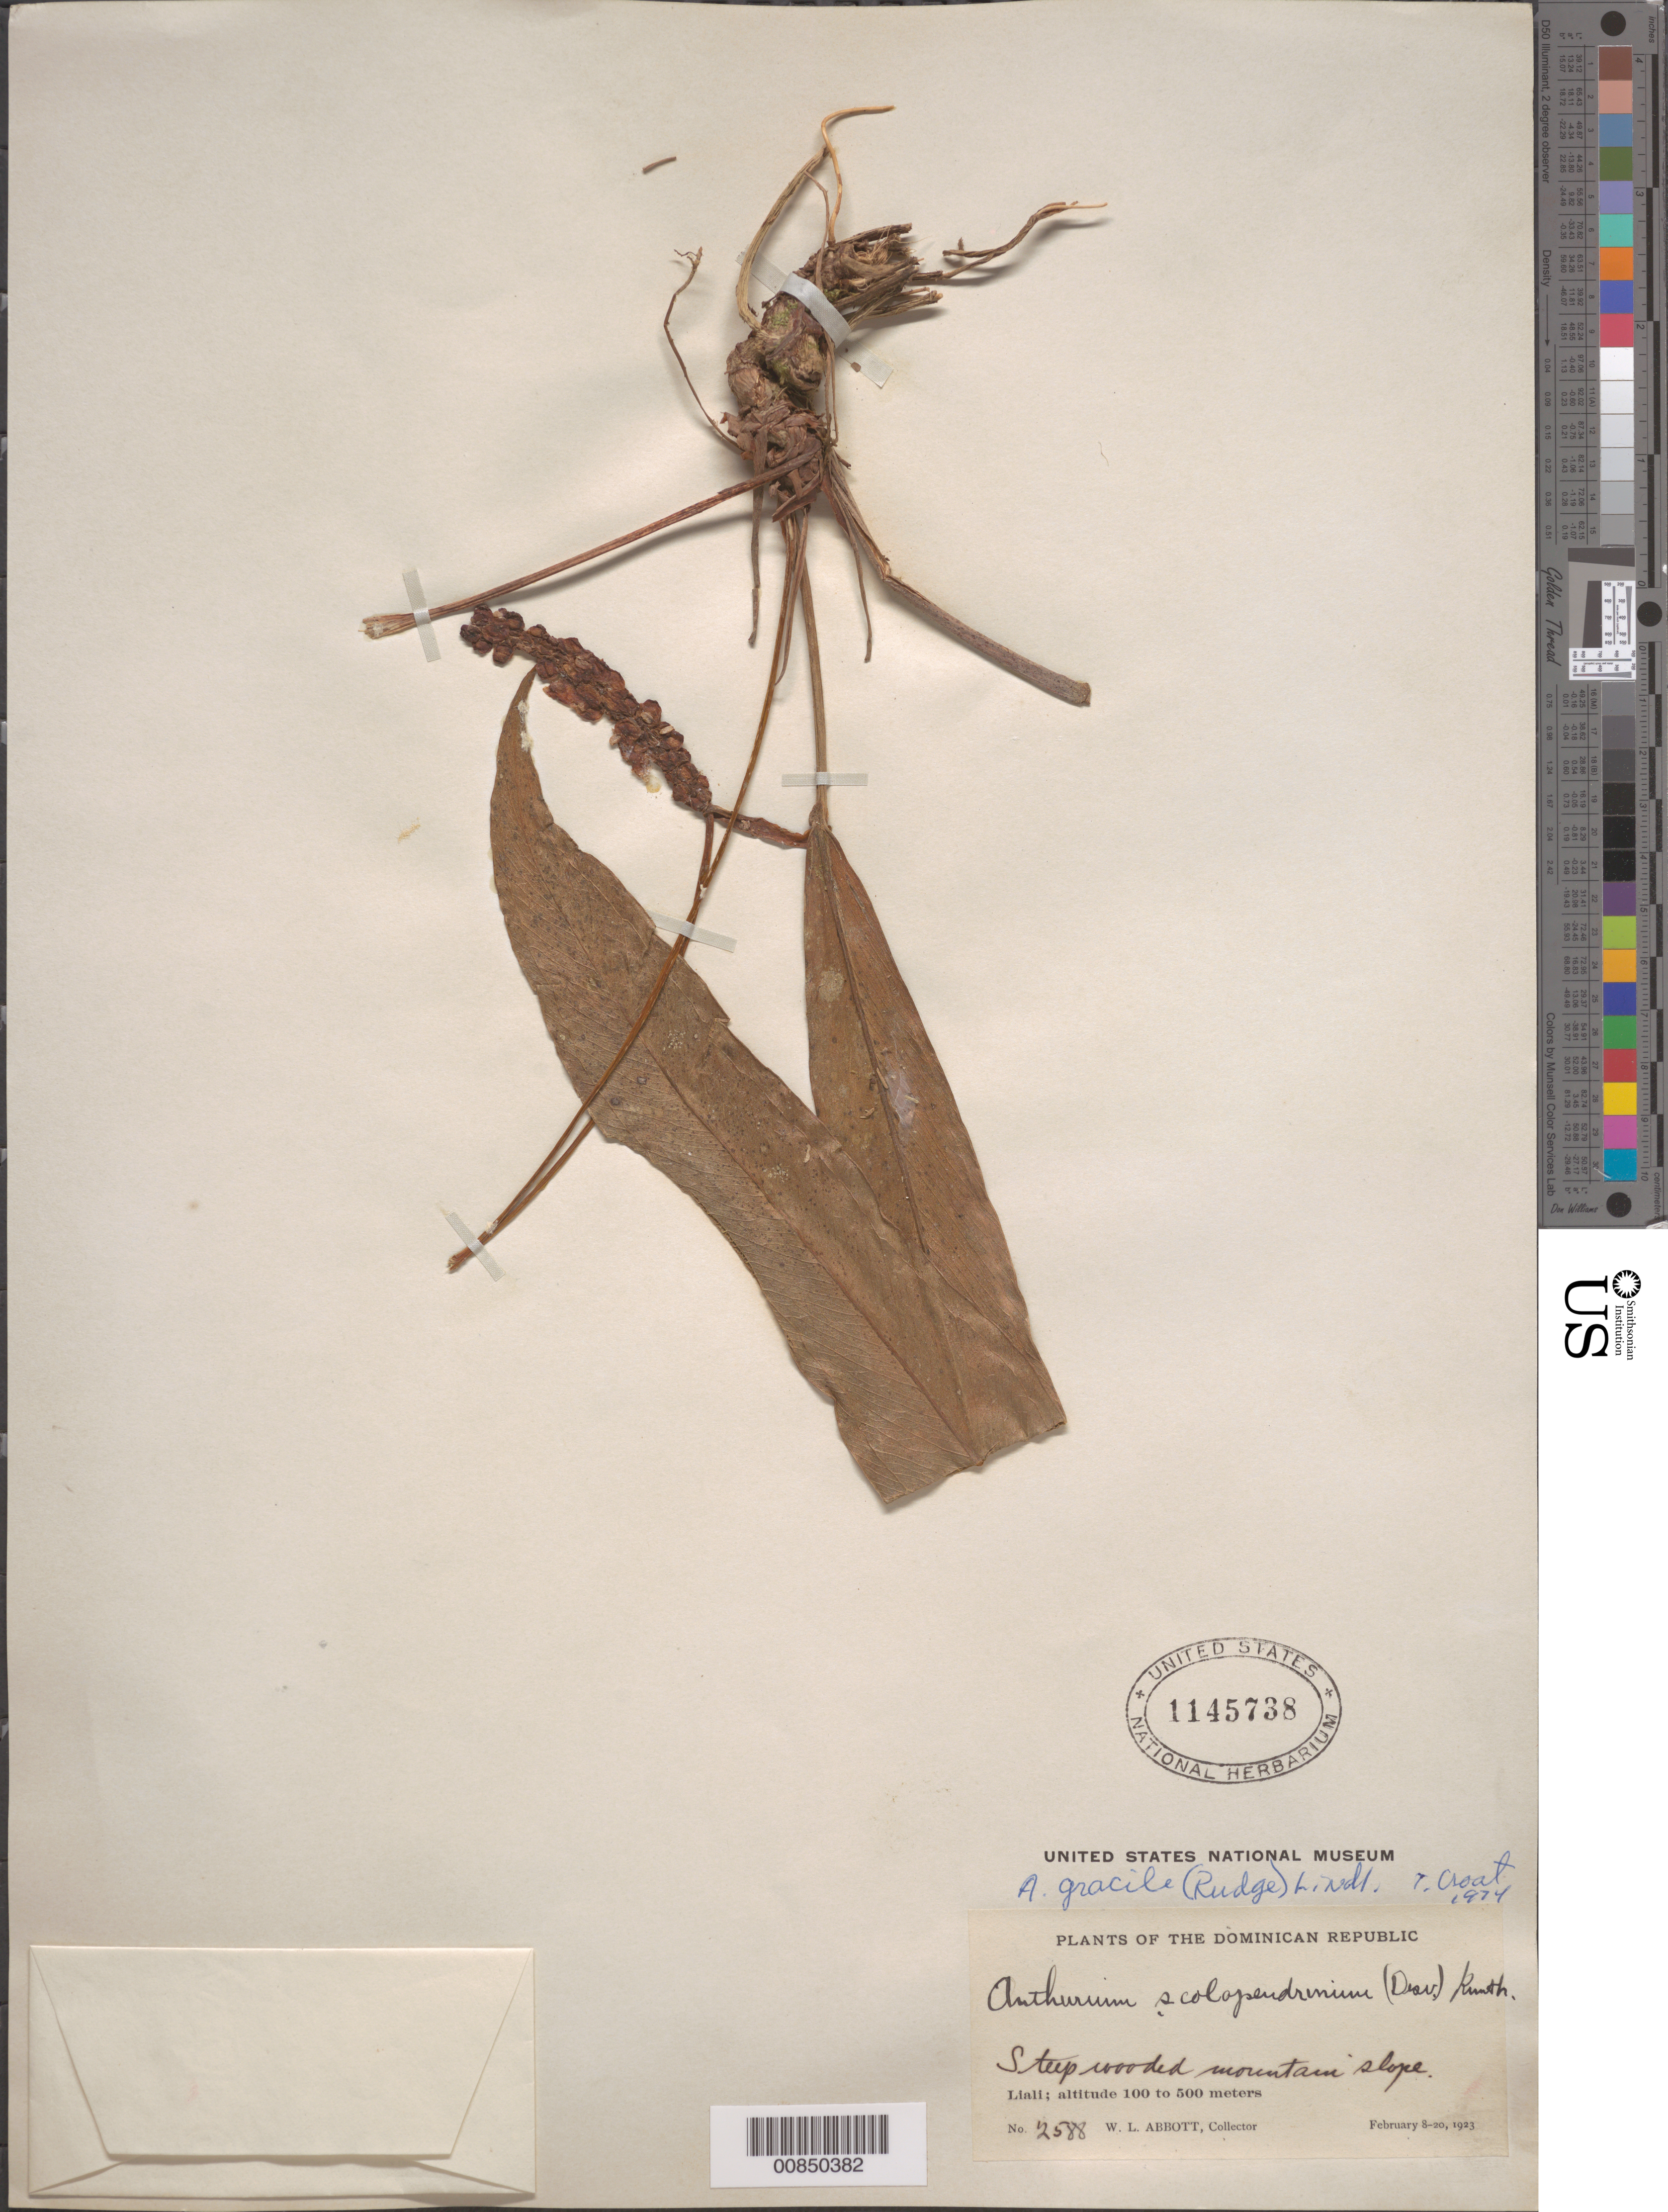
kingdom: Plantae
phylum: Tracheophyta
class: Liliopsida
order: Alismatales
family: Araceae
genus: Anthurium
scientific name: Anthurium gracile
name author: (Rudge) Schott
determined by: Croat, Thomas B., Missouri Botanical Garden (MO)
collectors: W. L. Abbott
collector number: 2588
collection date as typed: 08 Feb 1923 to 20 Feb 1923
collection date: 1923-02-08/1923-02-20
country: Dominican Republic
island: Hispaniola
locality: Liali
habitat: Steep wooded mountain slope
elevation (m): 100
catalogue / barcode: US 1145738